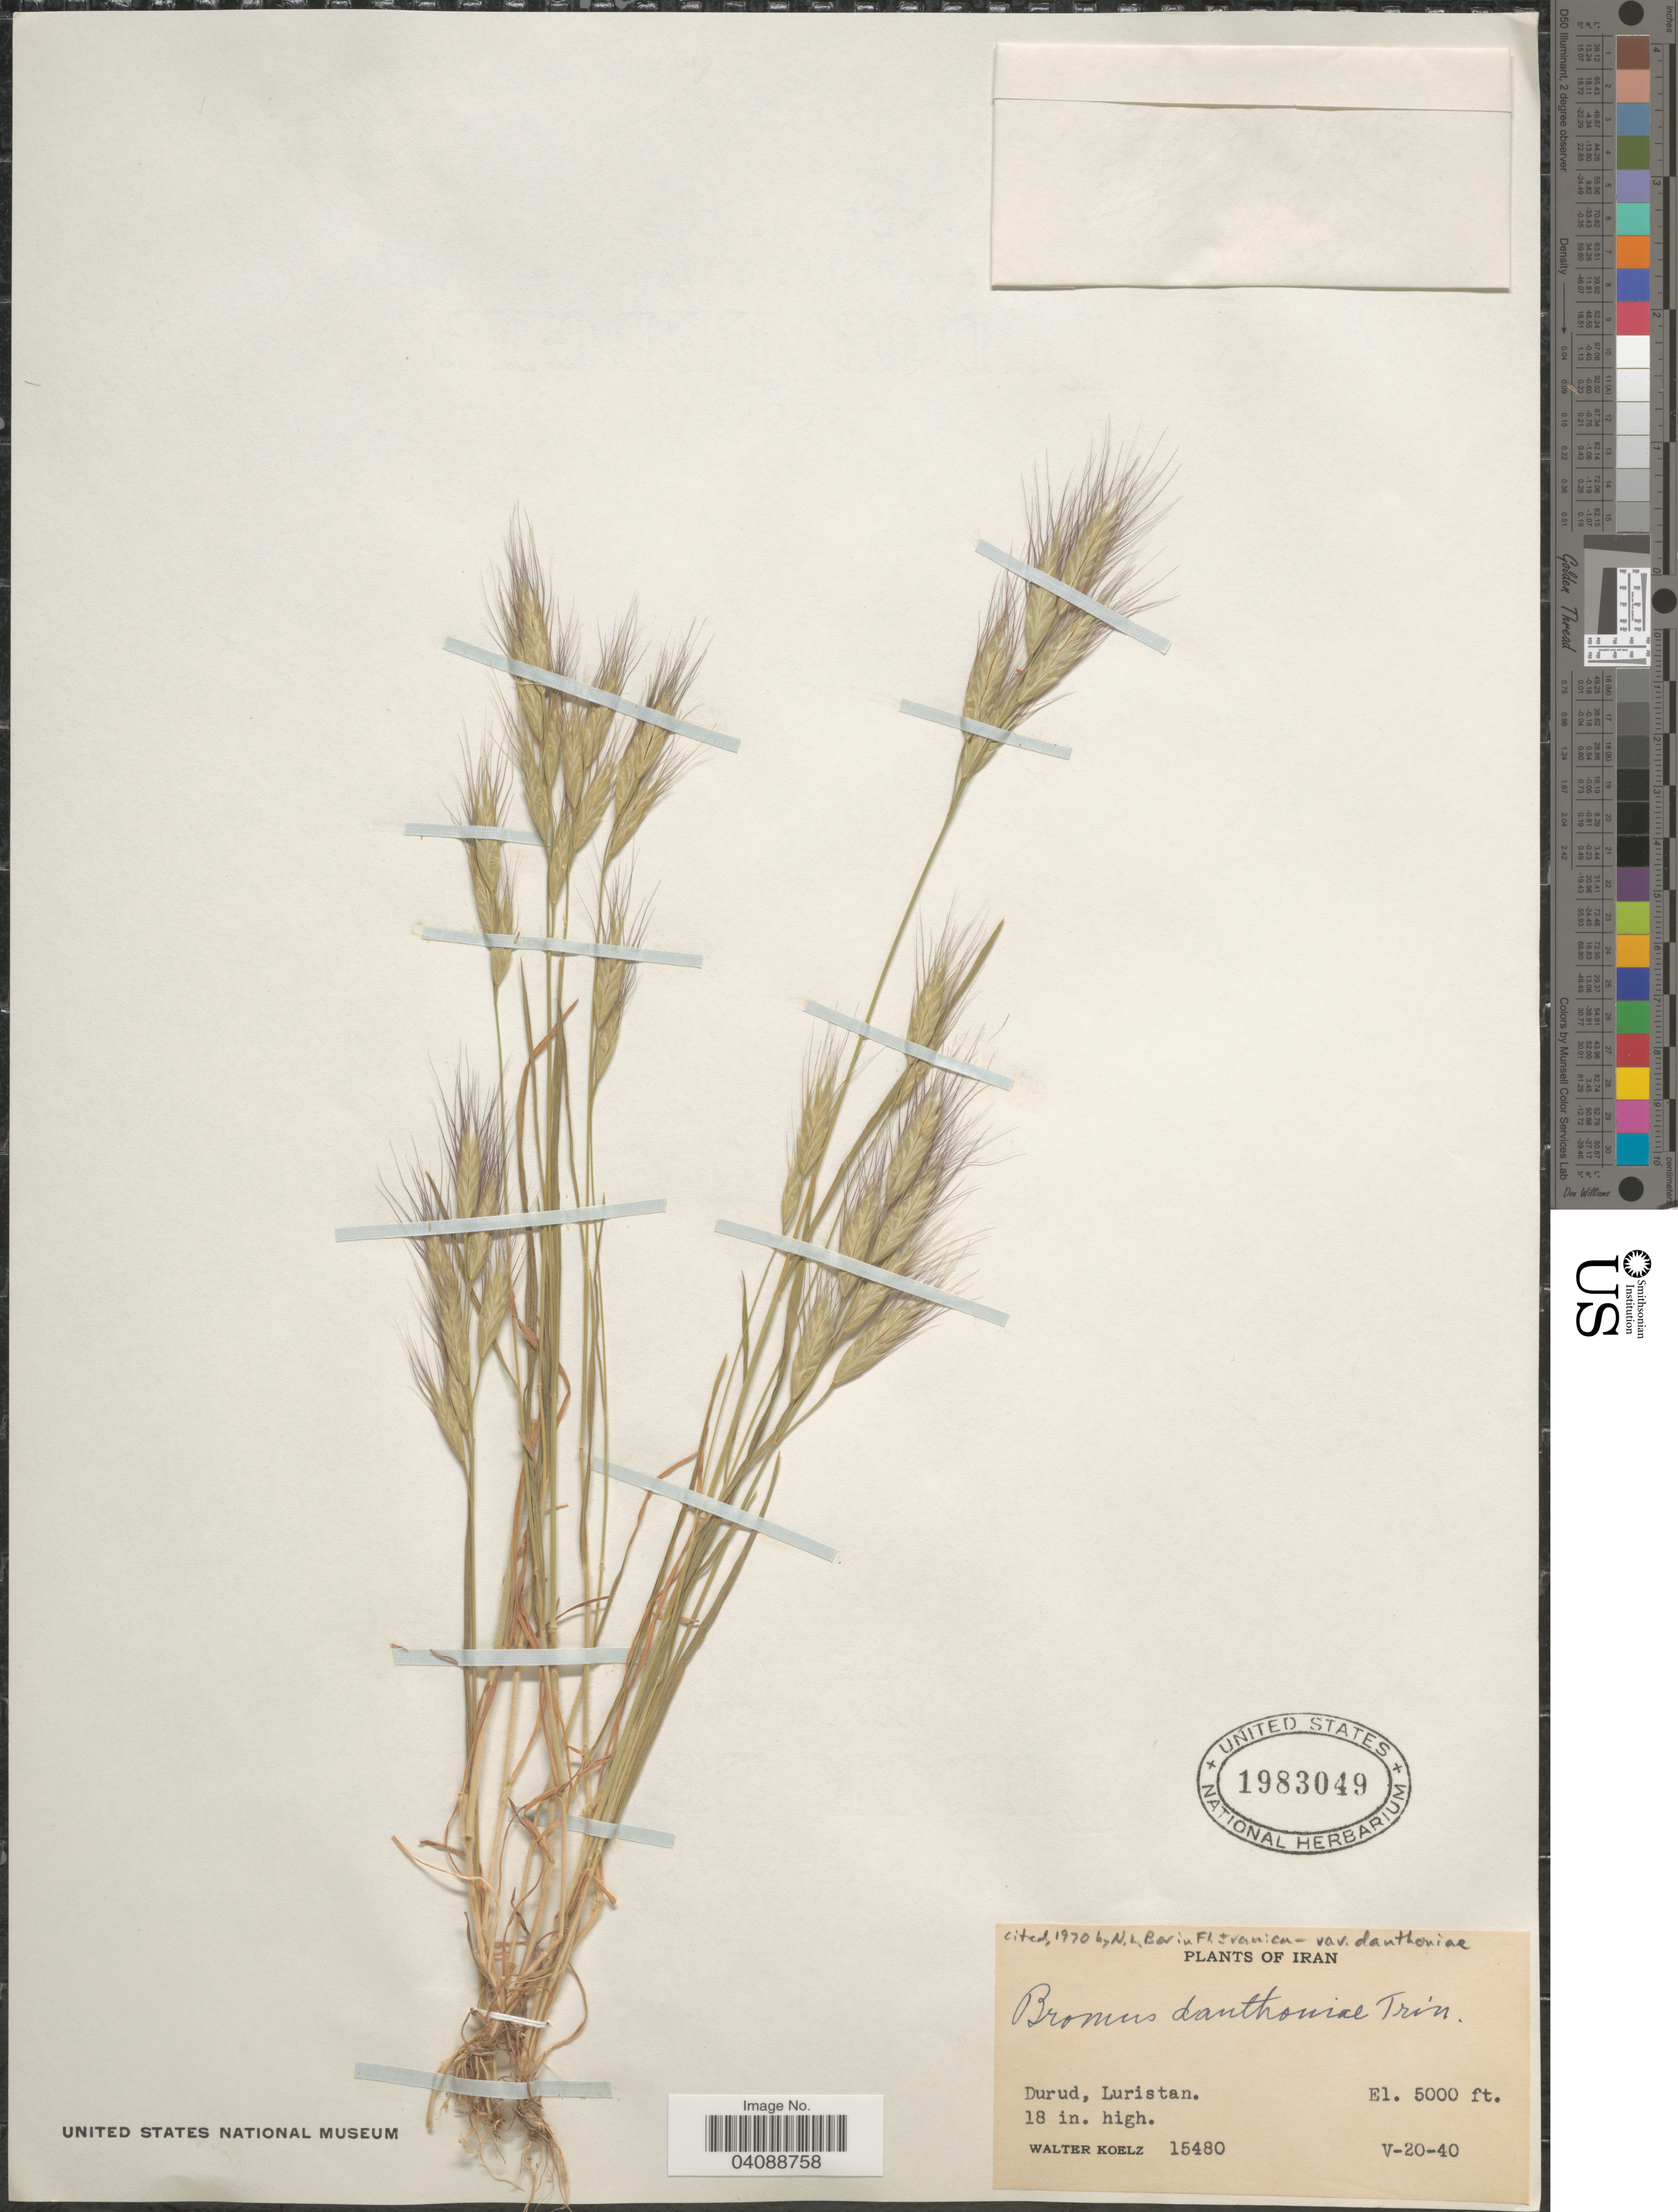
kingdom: Plantae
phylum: Tracheophyta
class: Liliopsida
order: Poales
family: Poaceae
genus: Bromus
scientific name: Bromus danthoniae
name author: Trin. ex C.A. Mey.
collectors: W. N. Koelz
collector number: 15480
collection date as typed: Transcribed d/m/y: 20/5/40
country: Iran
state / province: Lorestan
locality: Durud, Luristan.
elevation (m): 1524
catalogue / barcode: US 1983049